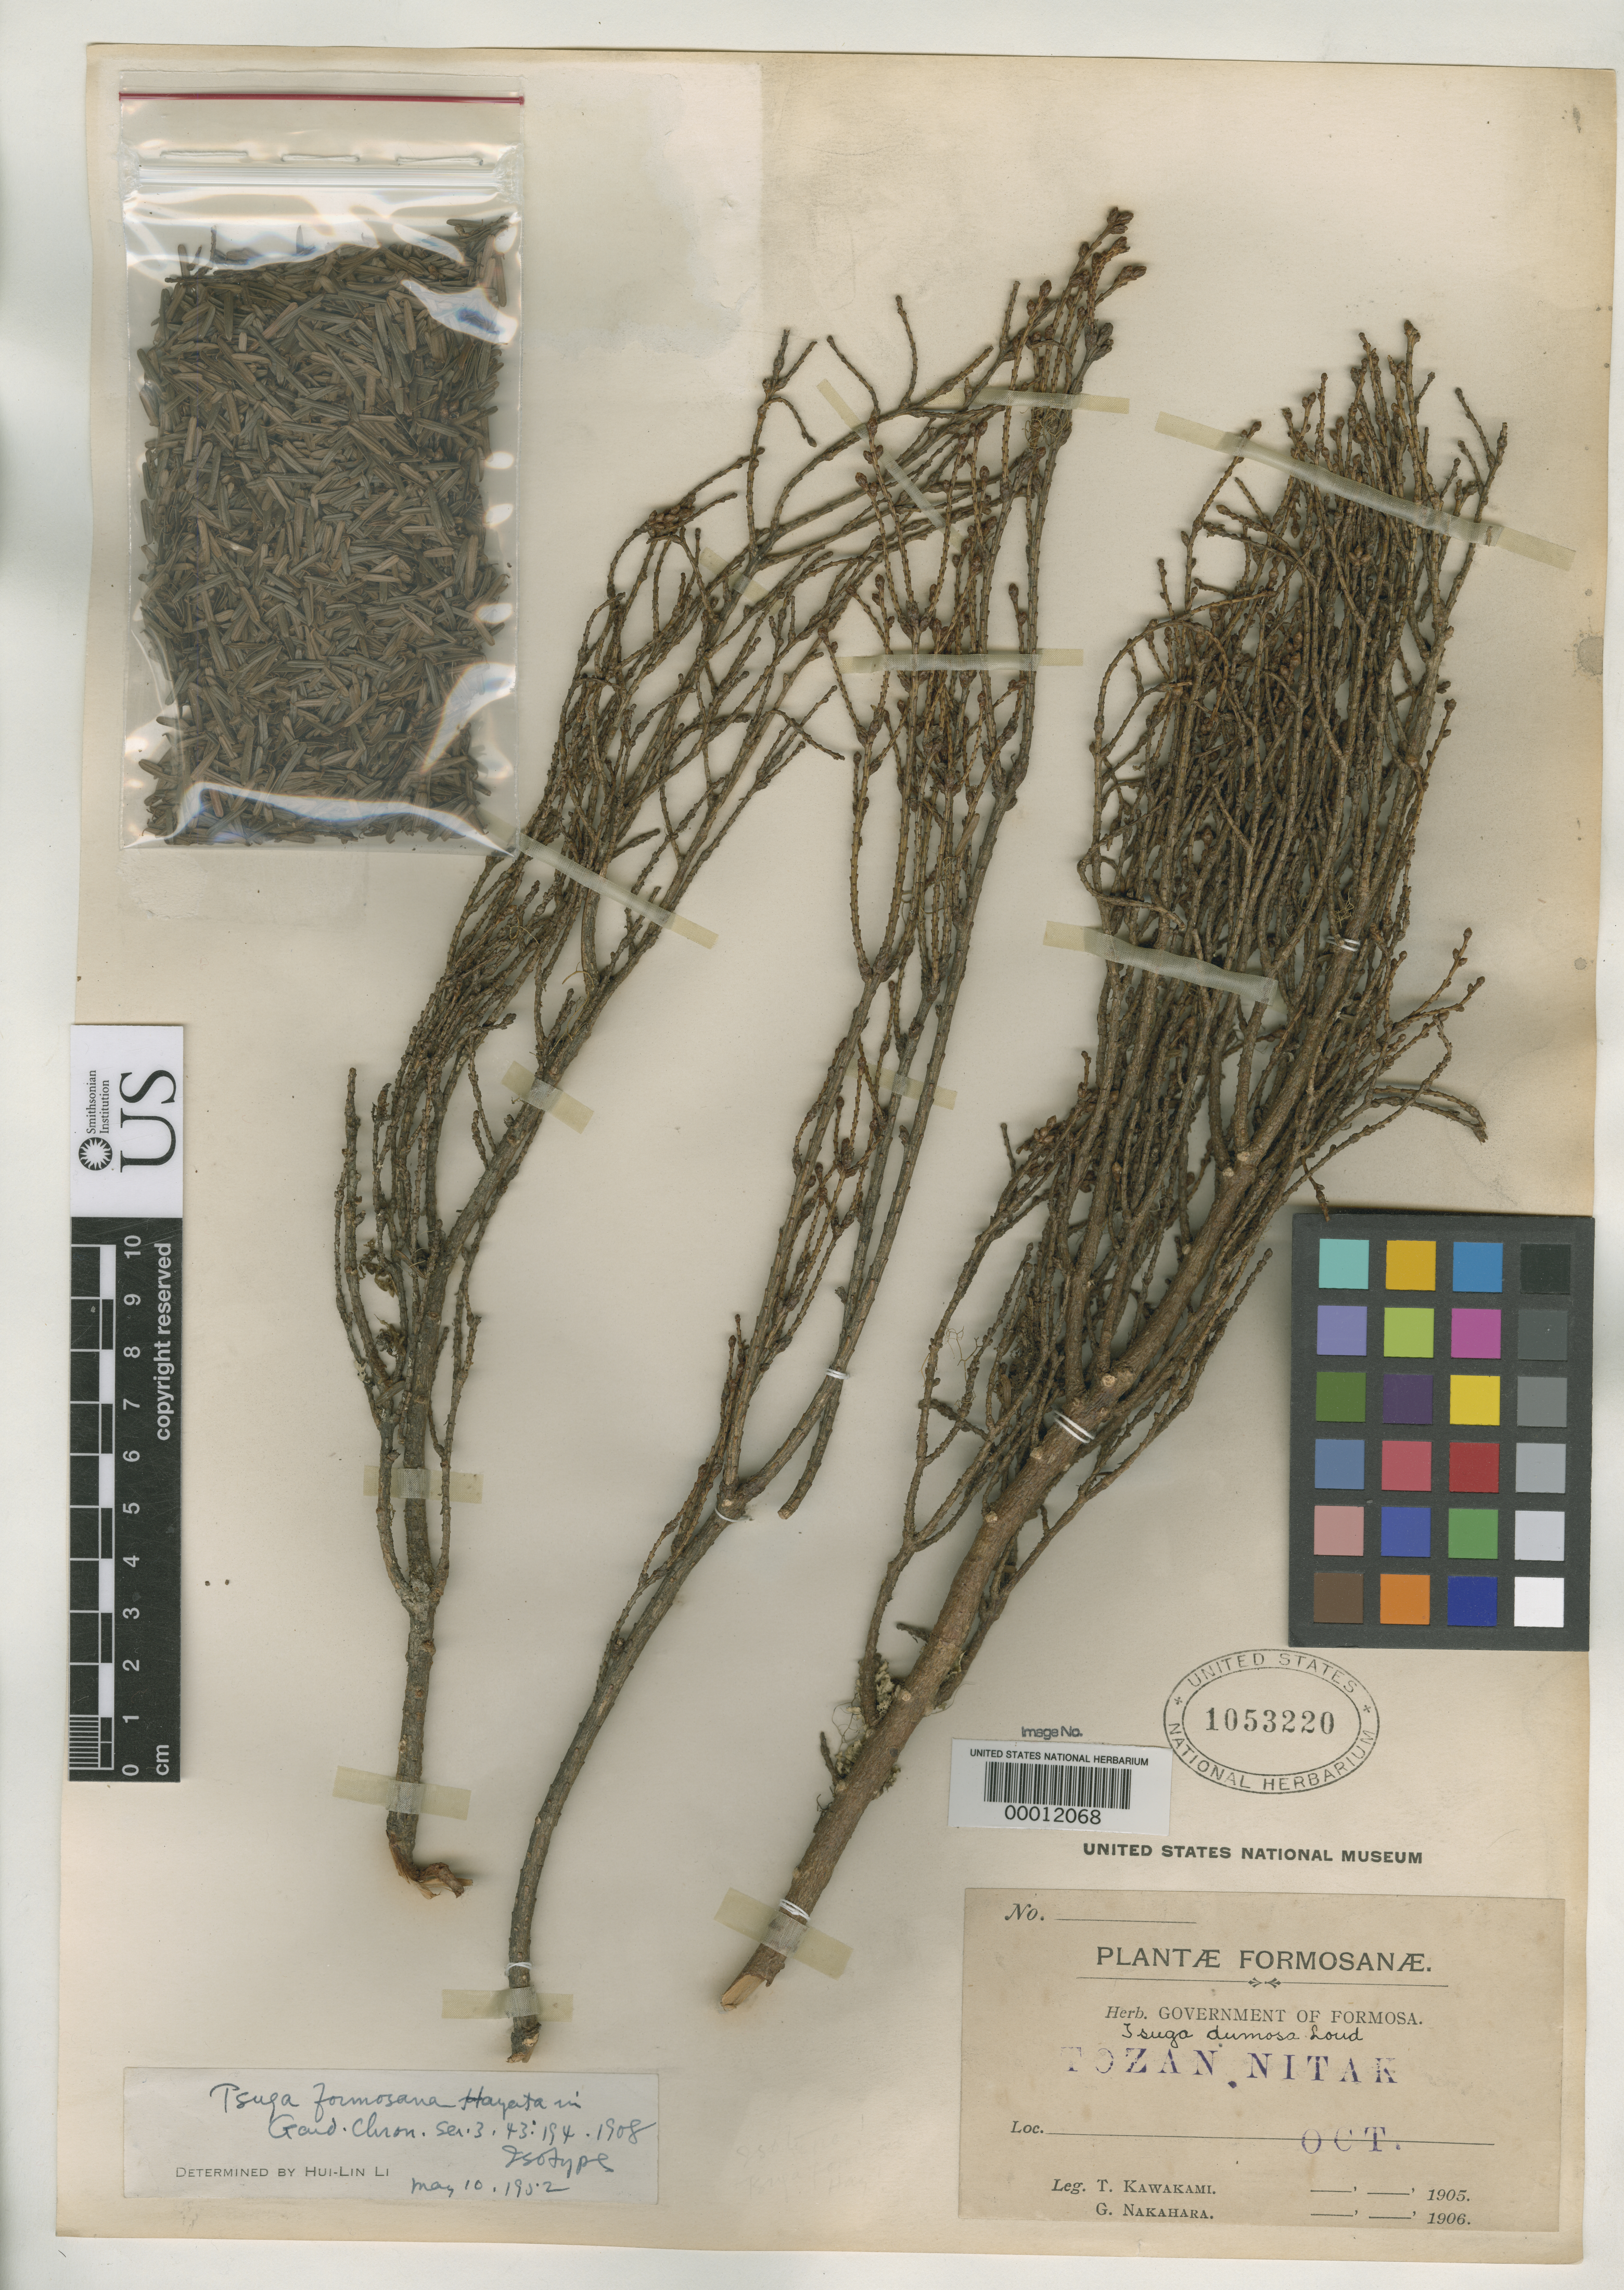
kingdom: Plantae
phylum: Tracheophyta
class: Pinopsida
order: Pinales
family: Pinaceae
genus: Tsuga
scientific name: Tsuga formosana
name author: Hayata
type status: Type Collection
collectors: S. Nagasawa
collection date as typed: Oct 1905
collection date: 1905-10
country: Taiwan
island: Taiwan [Formosa]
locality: Taiwan.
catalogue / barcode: US 1053220